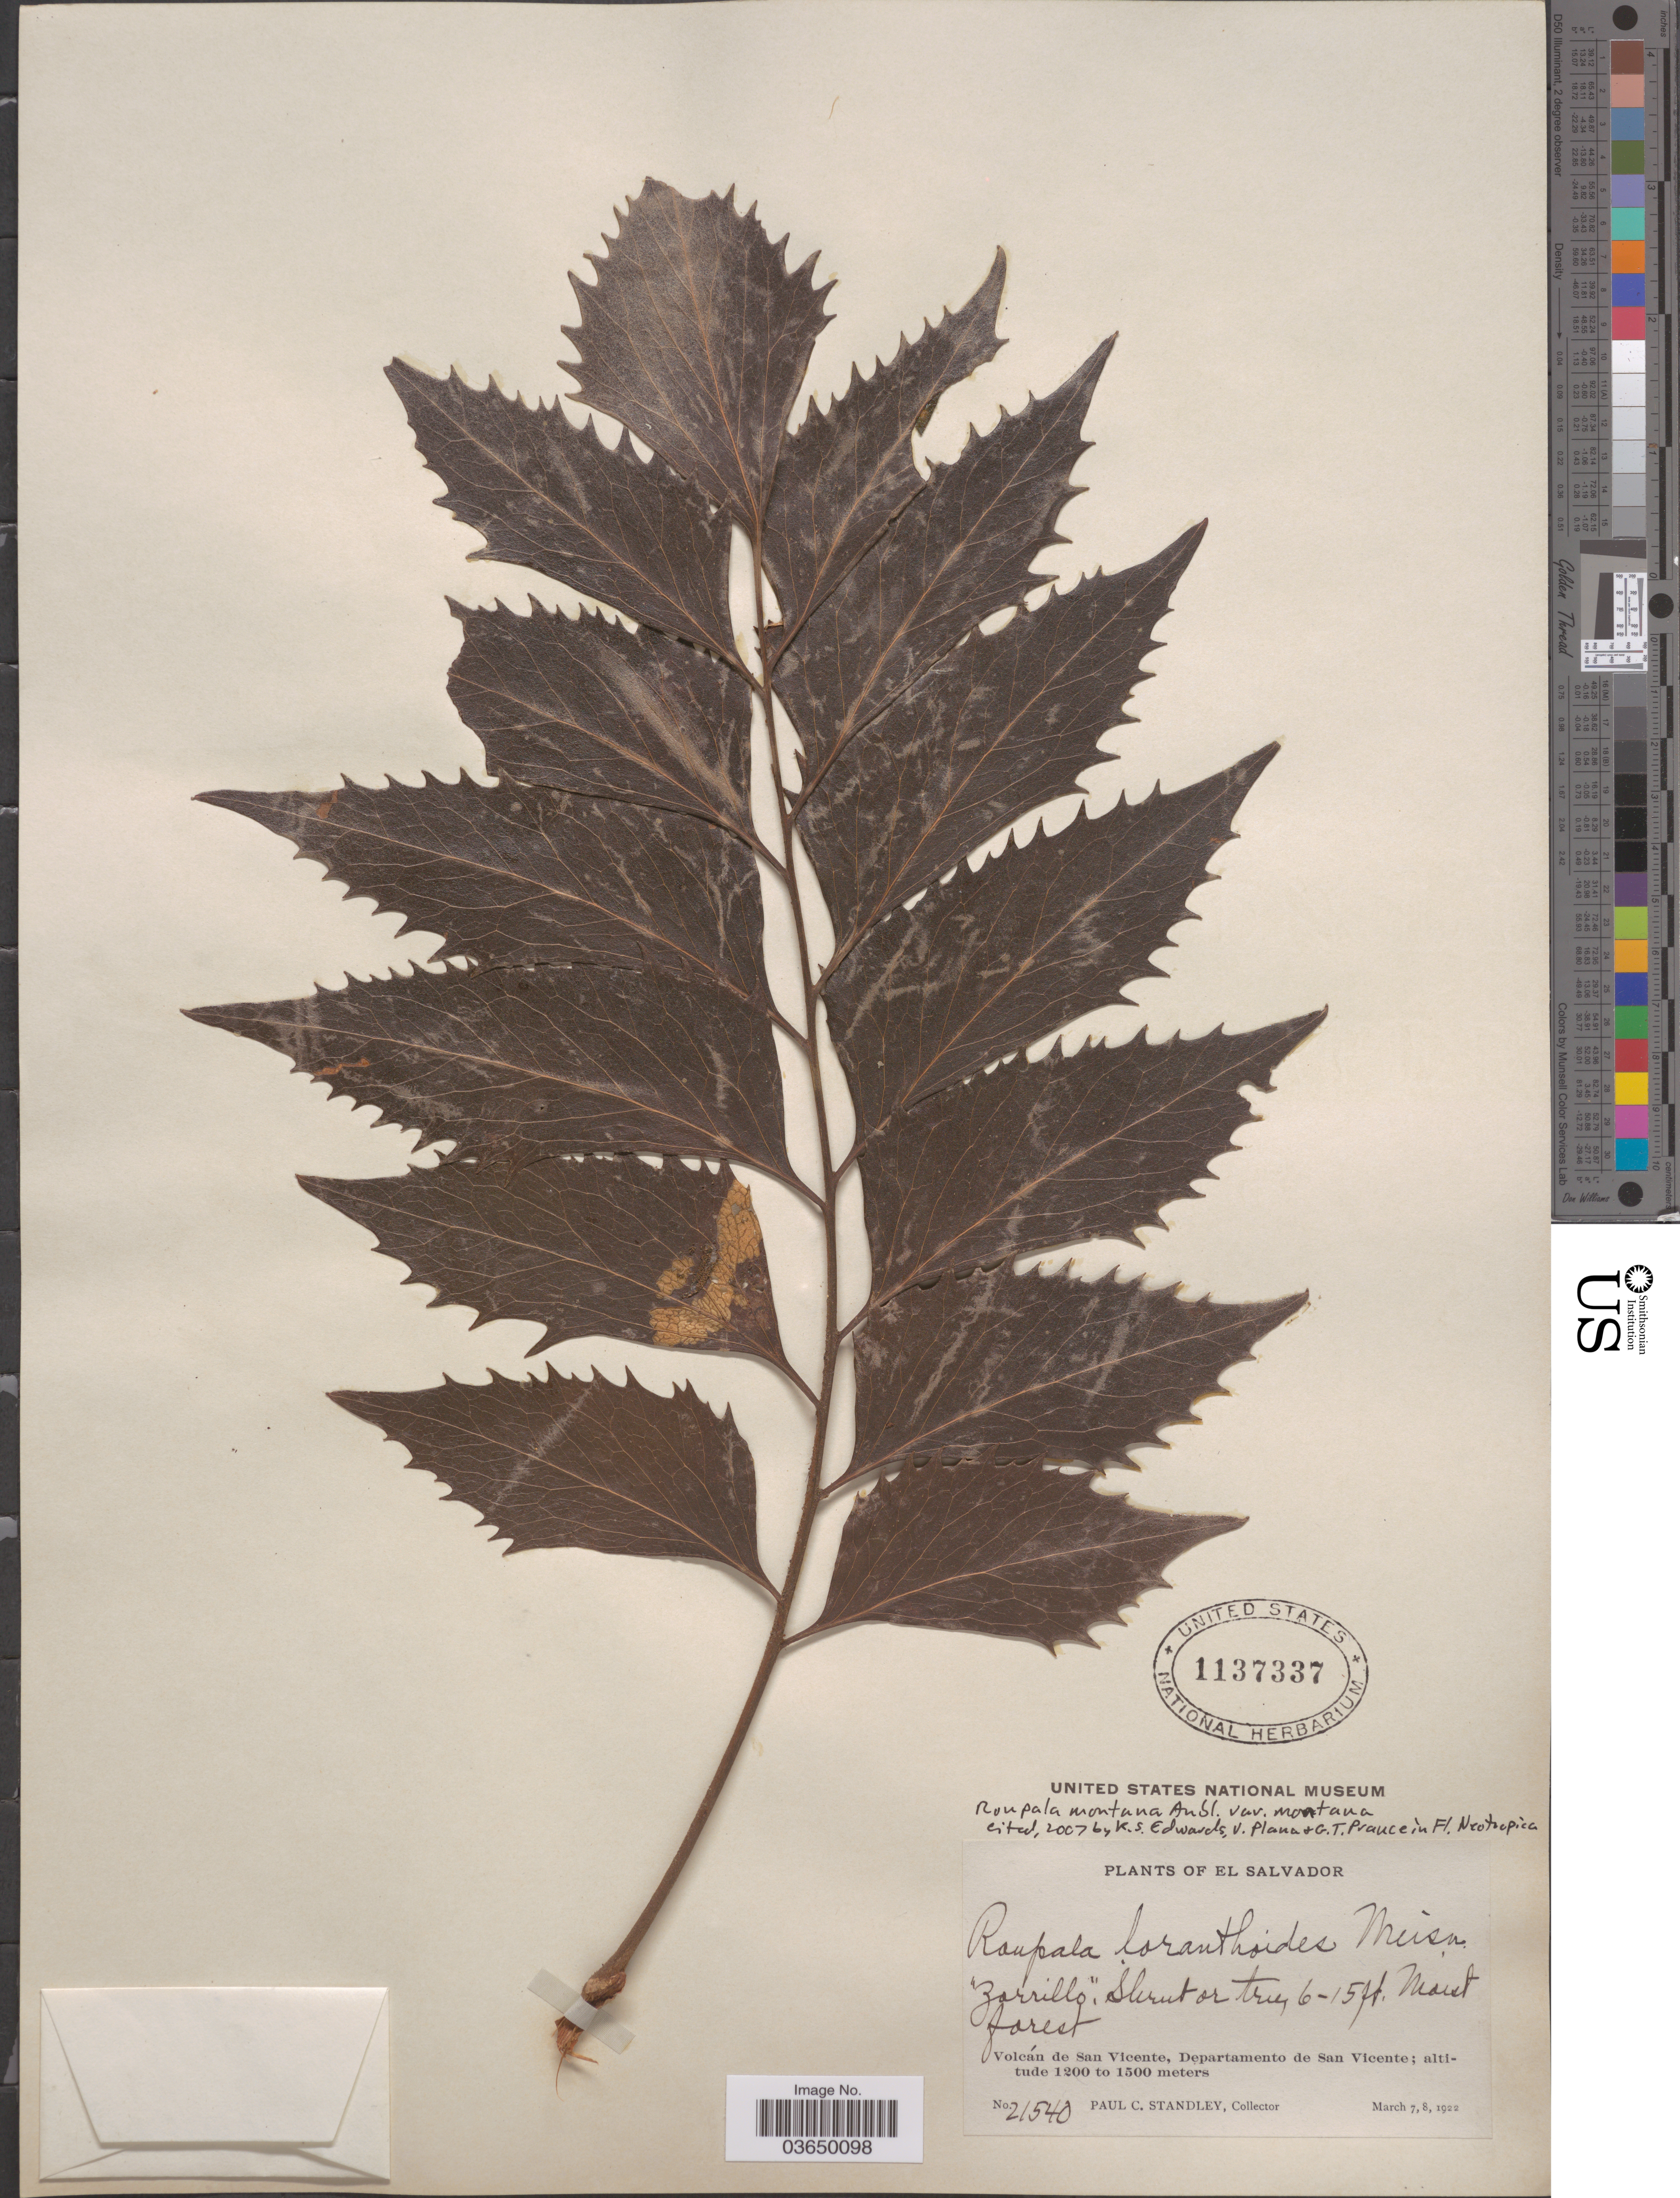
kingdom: Plantae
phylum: Tracheophyta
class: Magnoliopsida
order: Proteales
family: Proteaceae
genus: Roupala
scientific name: Roupala montana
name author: Aubl.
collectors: P. C. Standley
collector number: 21540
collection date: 1922-03-07/1922-03-08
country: El Salvador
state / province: San Vincente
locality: Volcán de San Vicente. Departamento de San Vicente.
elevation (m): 1200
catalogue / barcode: US 1137337